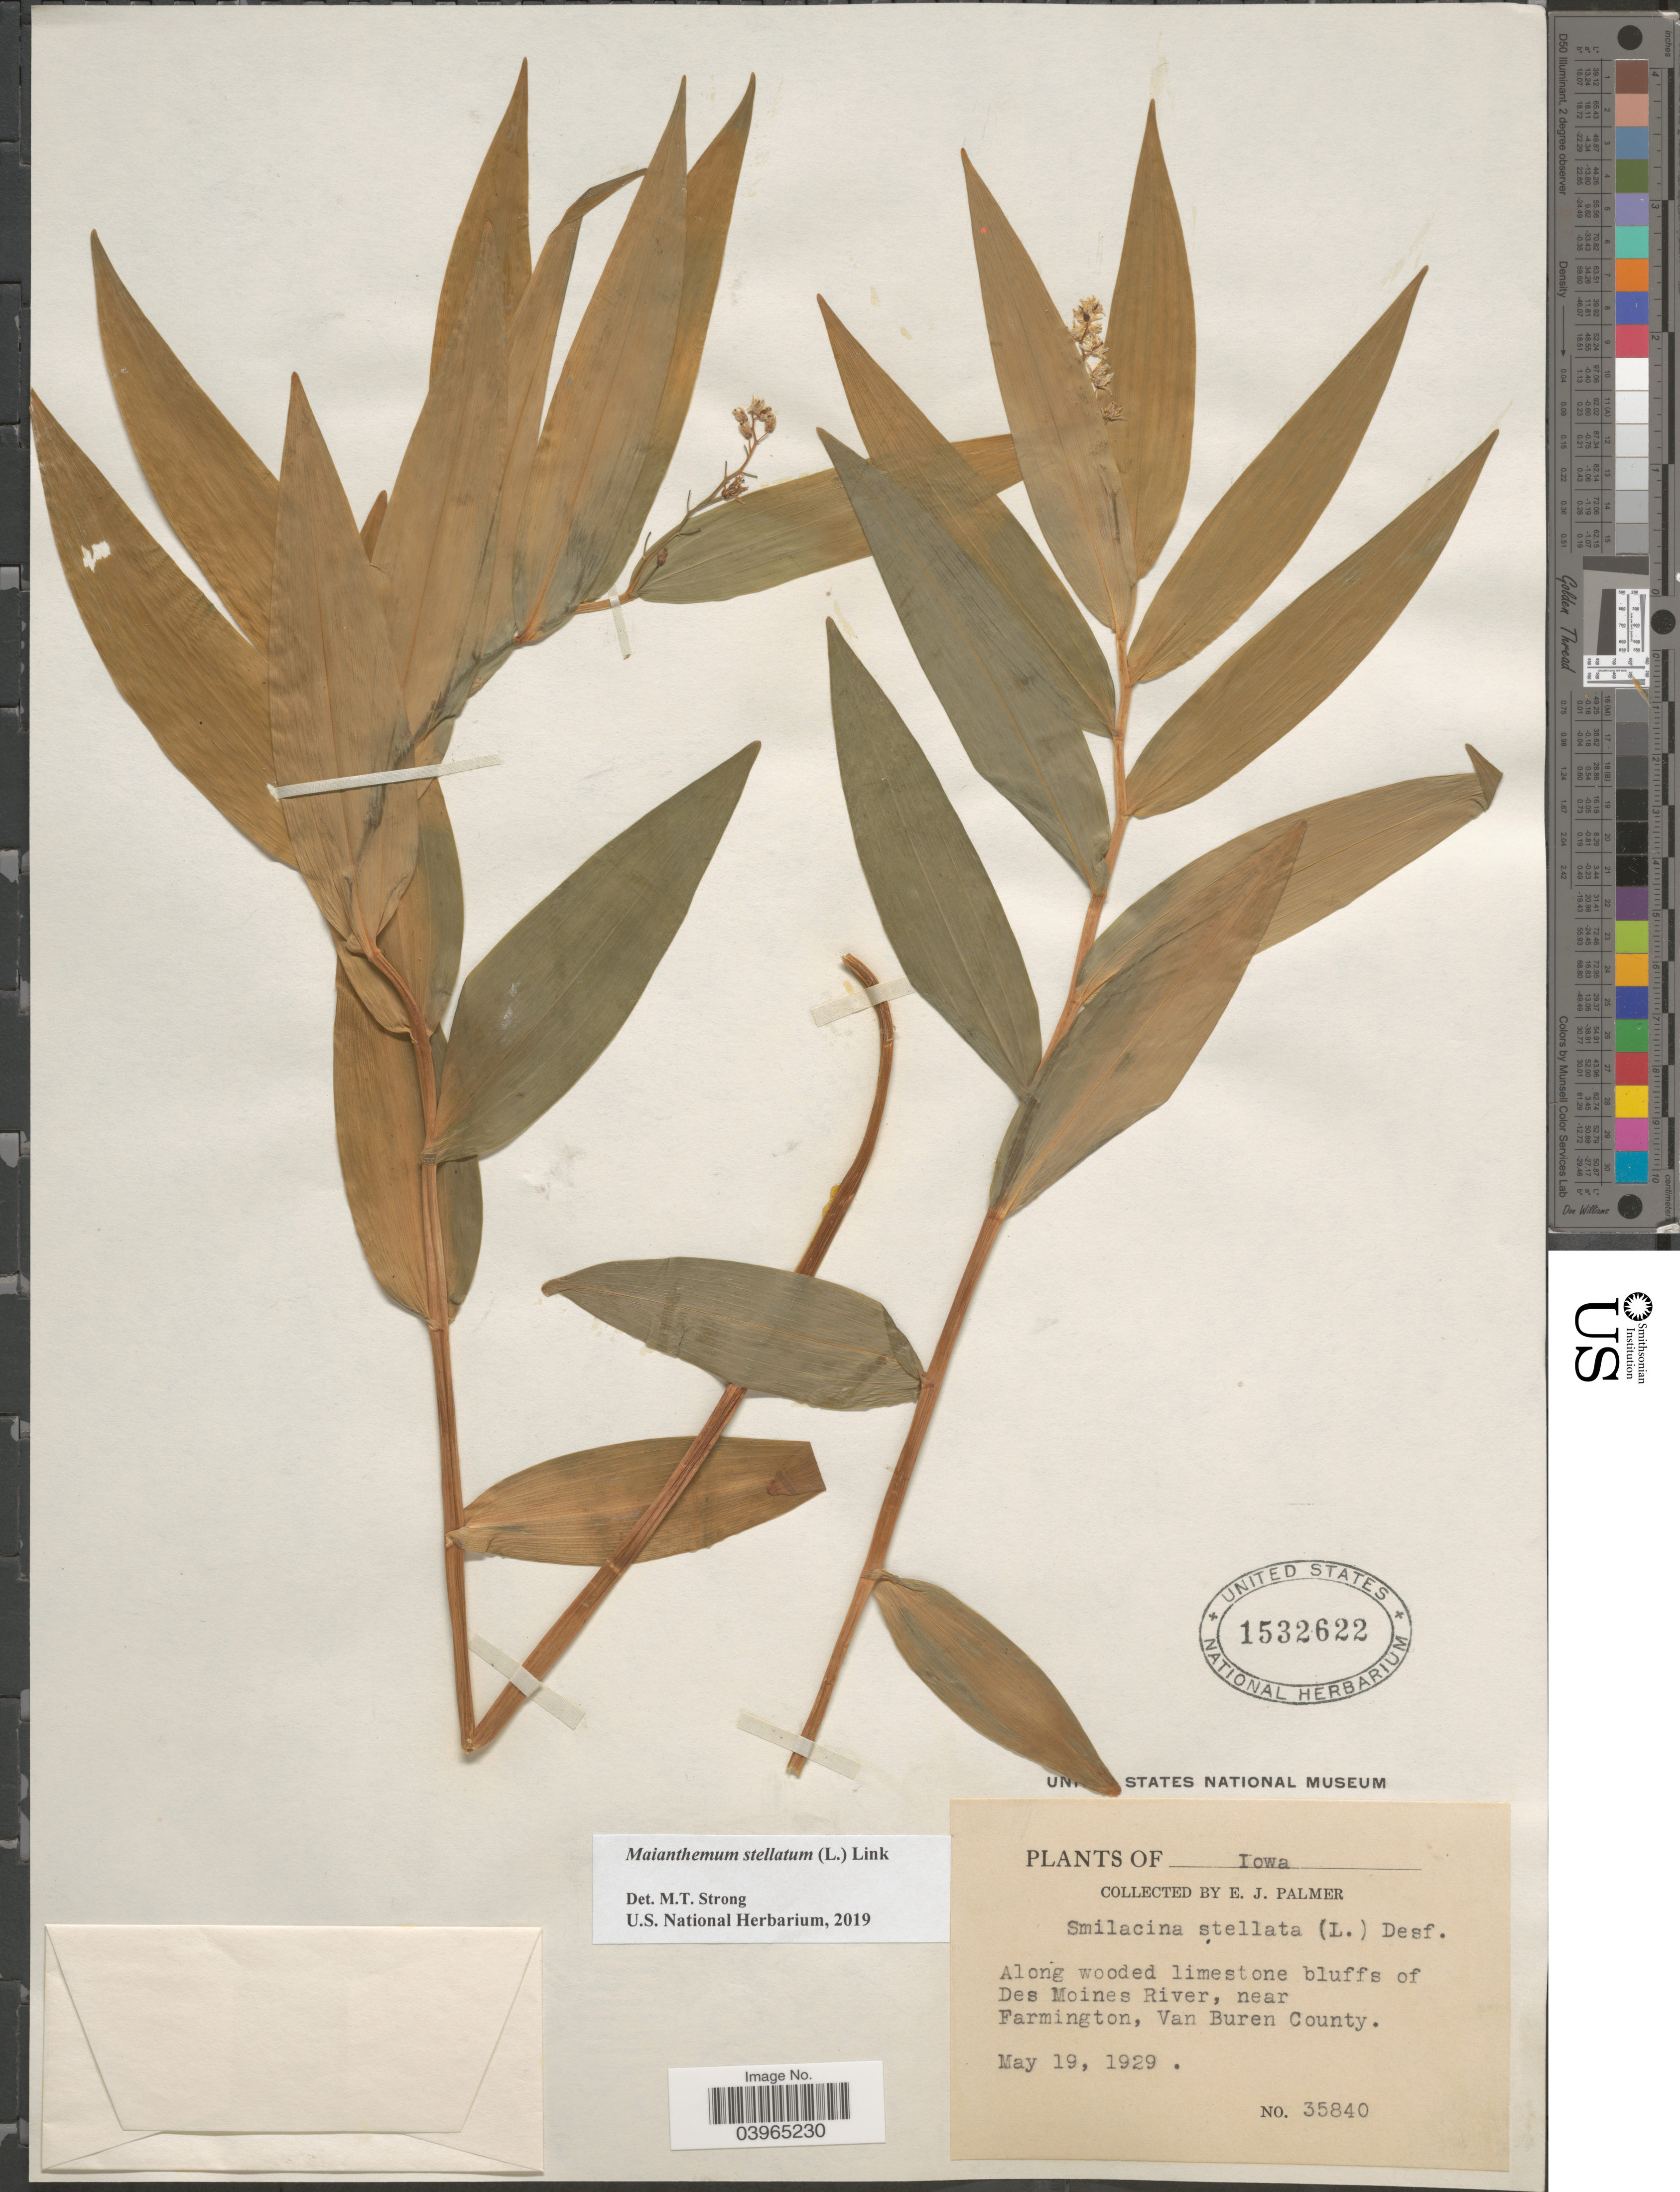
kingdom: Plantae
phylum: Tracheophyta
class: Liliopsida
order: Asparagales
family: Asparagaceae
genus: Maianthemum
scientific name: Maianthemum stellatum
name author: (L.) Link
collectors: E. J. Palmer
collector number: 35840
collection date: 1929-05-19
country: United States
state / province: Iowa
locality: Along wooded limestone bluffs of Des Moines River, near Farmington, Van Buren County.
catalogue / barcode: US 1532622